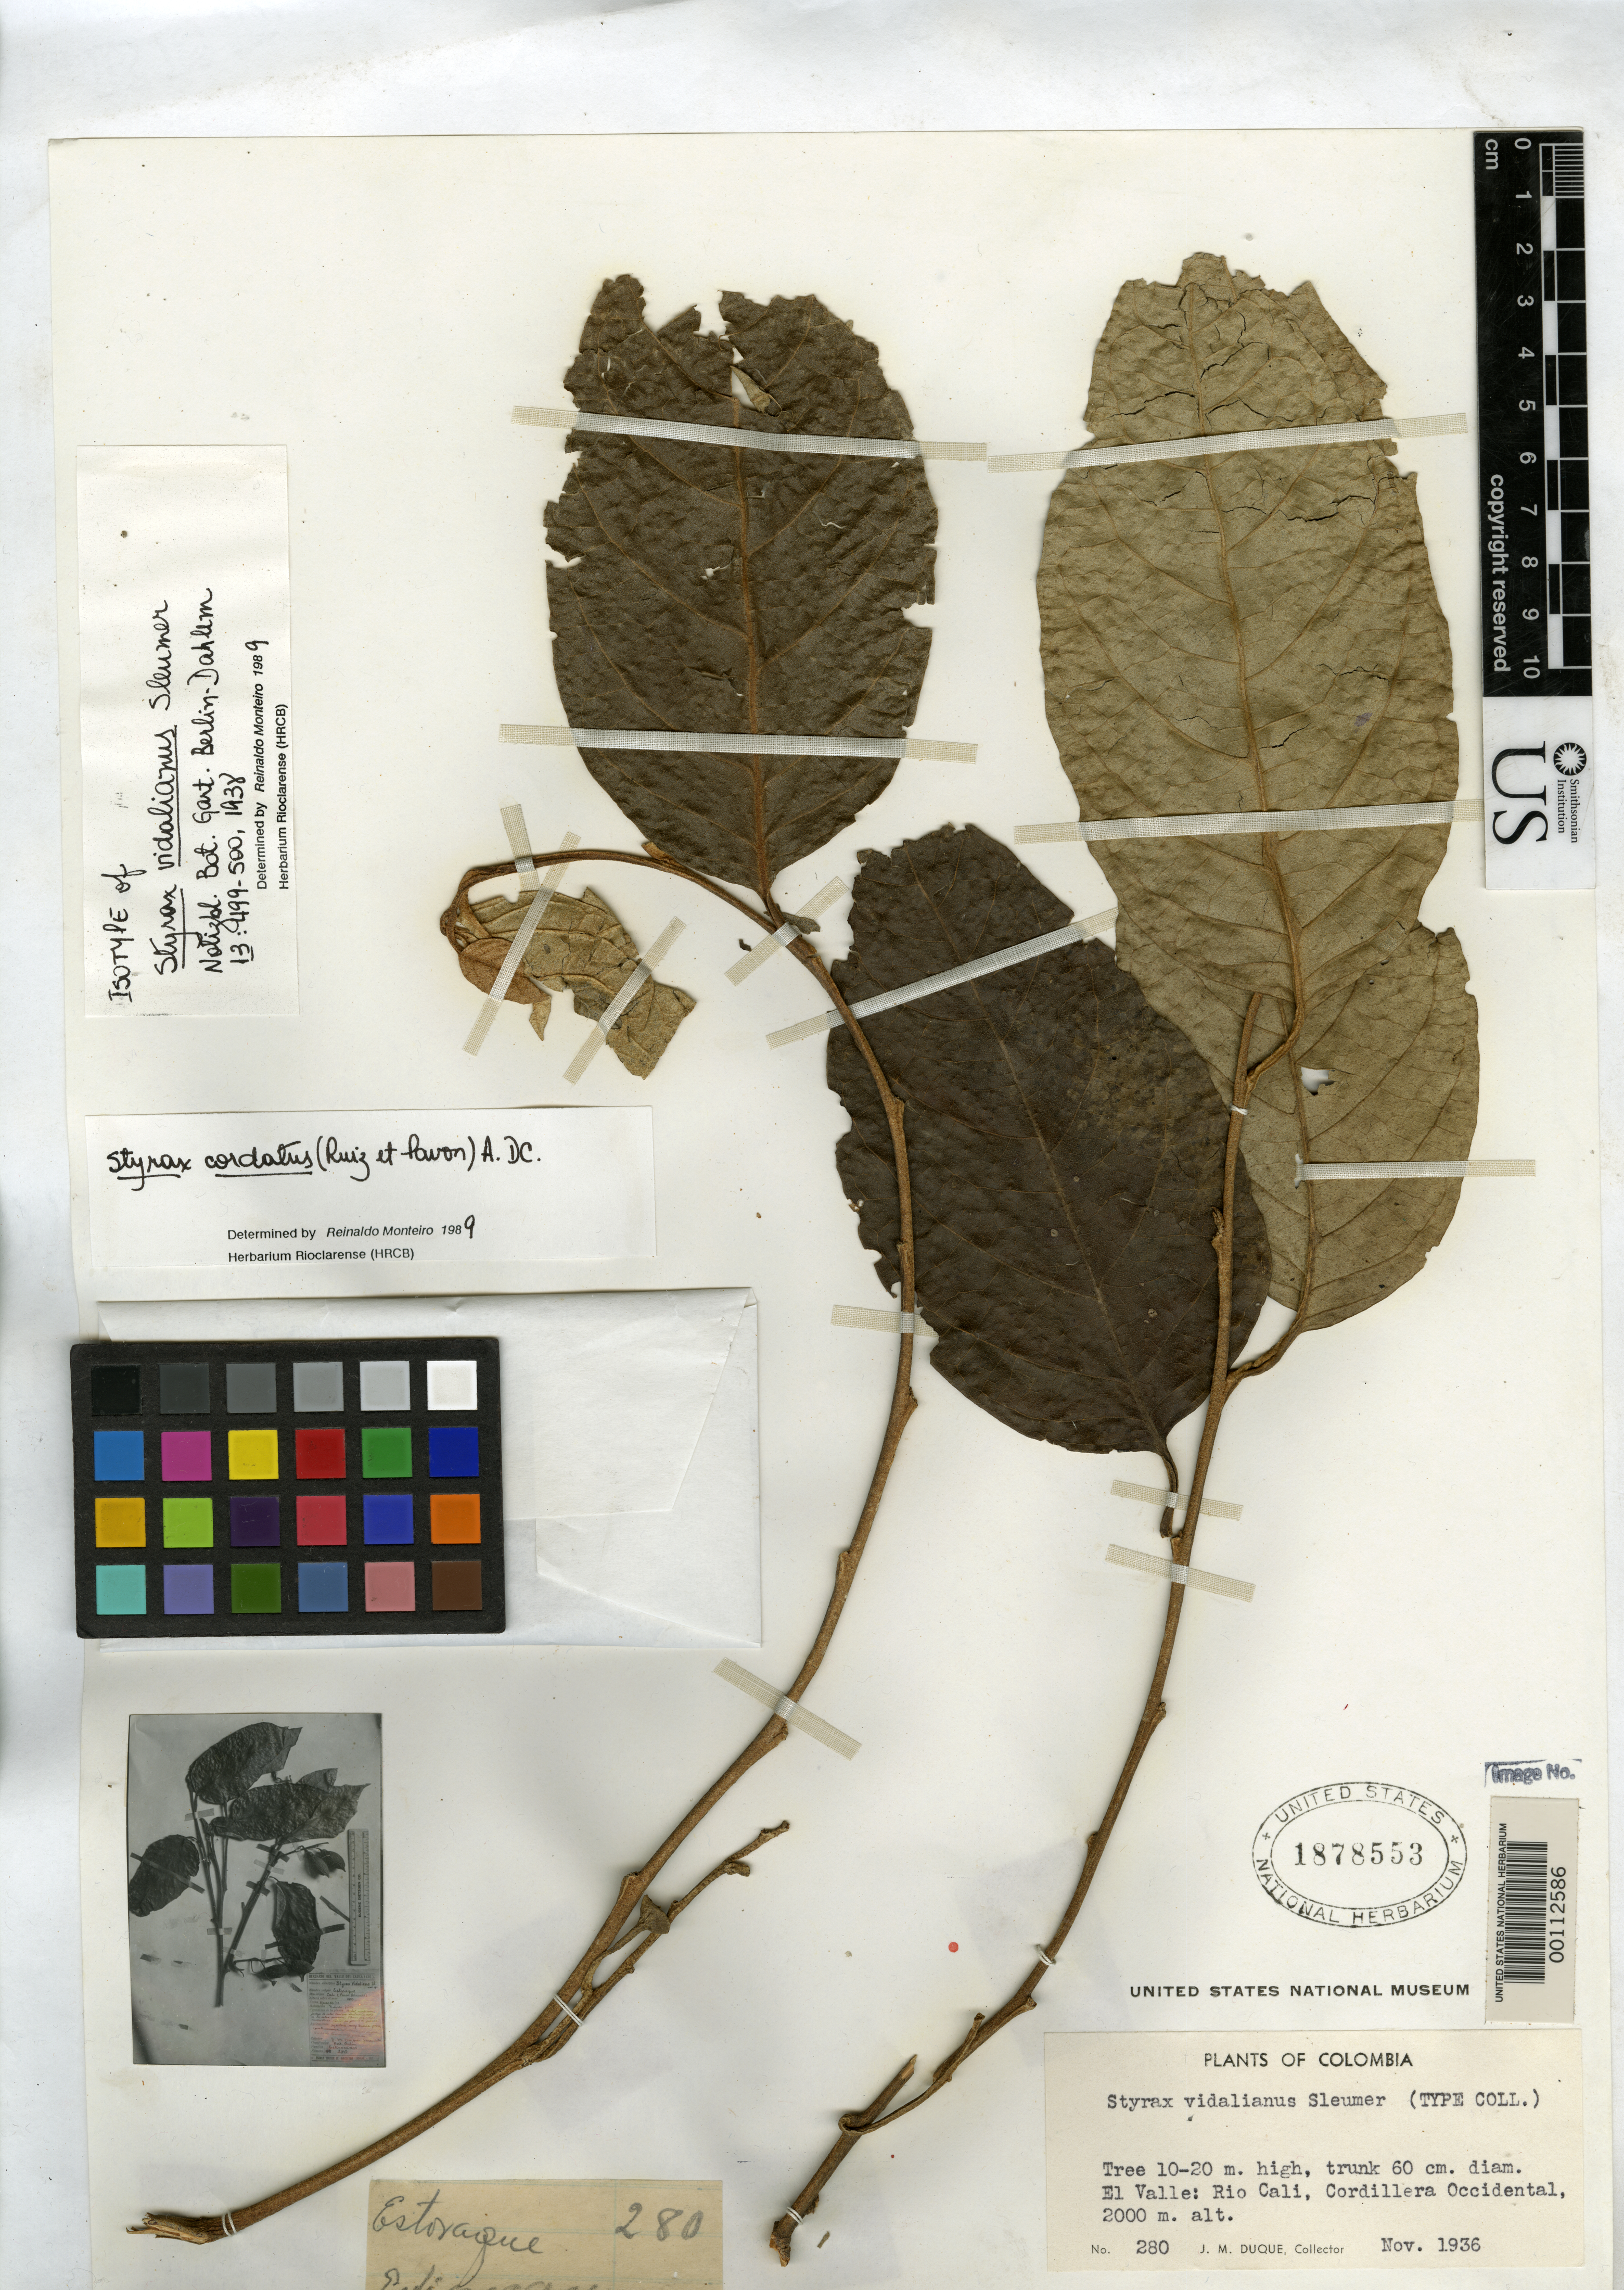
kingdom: Plantae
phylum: Tracheophyta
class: Magnoliopsida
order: Ericales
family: Styracaceae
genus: Styrax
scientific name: Styrax vidalianus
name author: Sleumer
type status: Isotype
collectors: J. Duque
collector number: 280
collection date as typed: Nov 1936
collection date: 1936-11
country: Colombia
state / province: Valle del Cauca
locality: Rio Cali, Cordillera Occidental.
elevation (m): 2000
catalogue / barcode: US 1878553